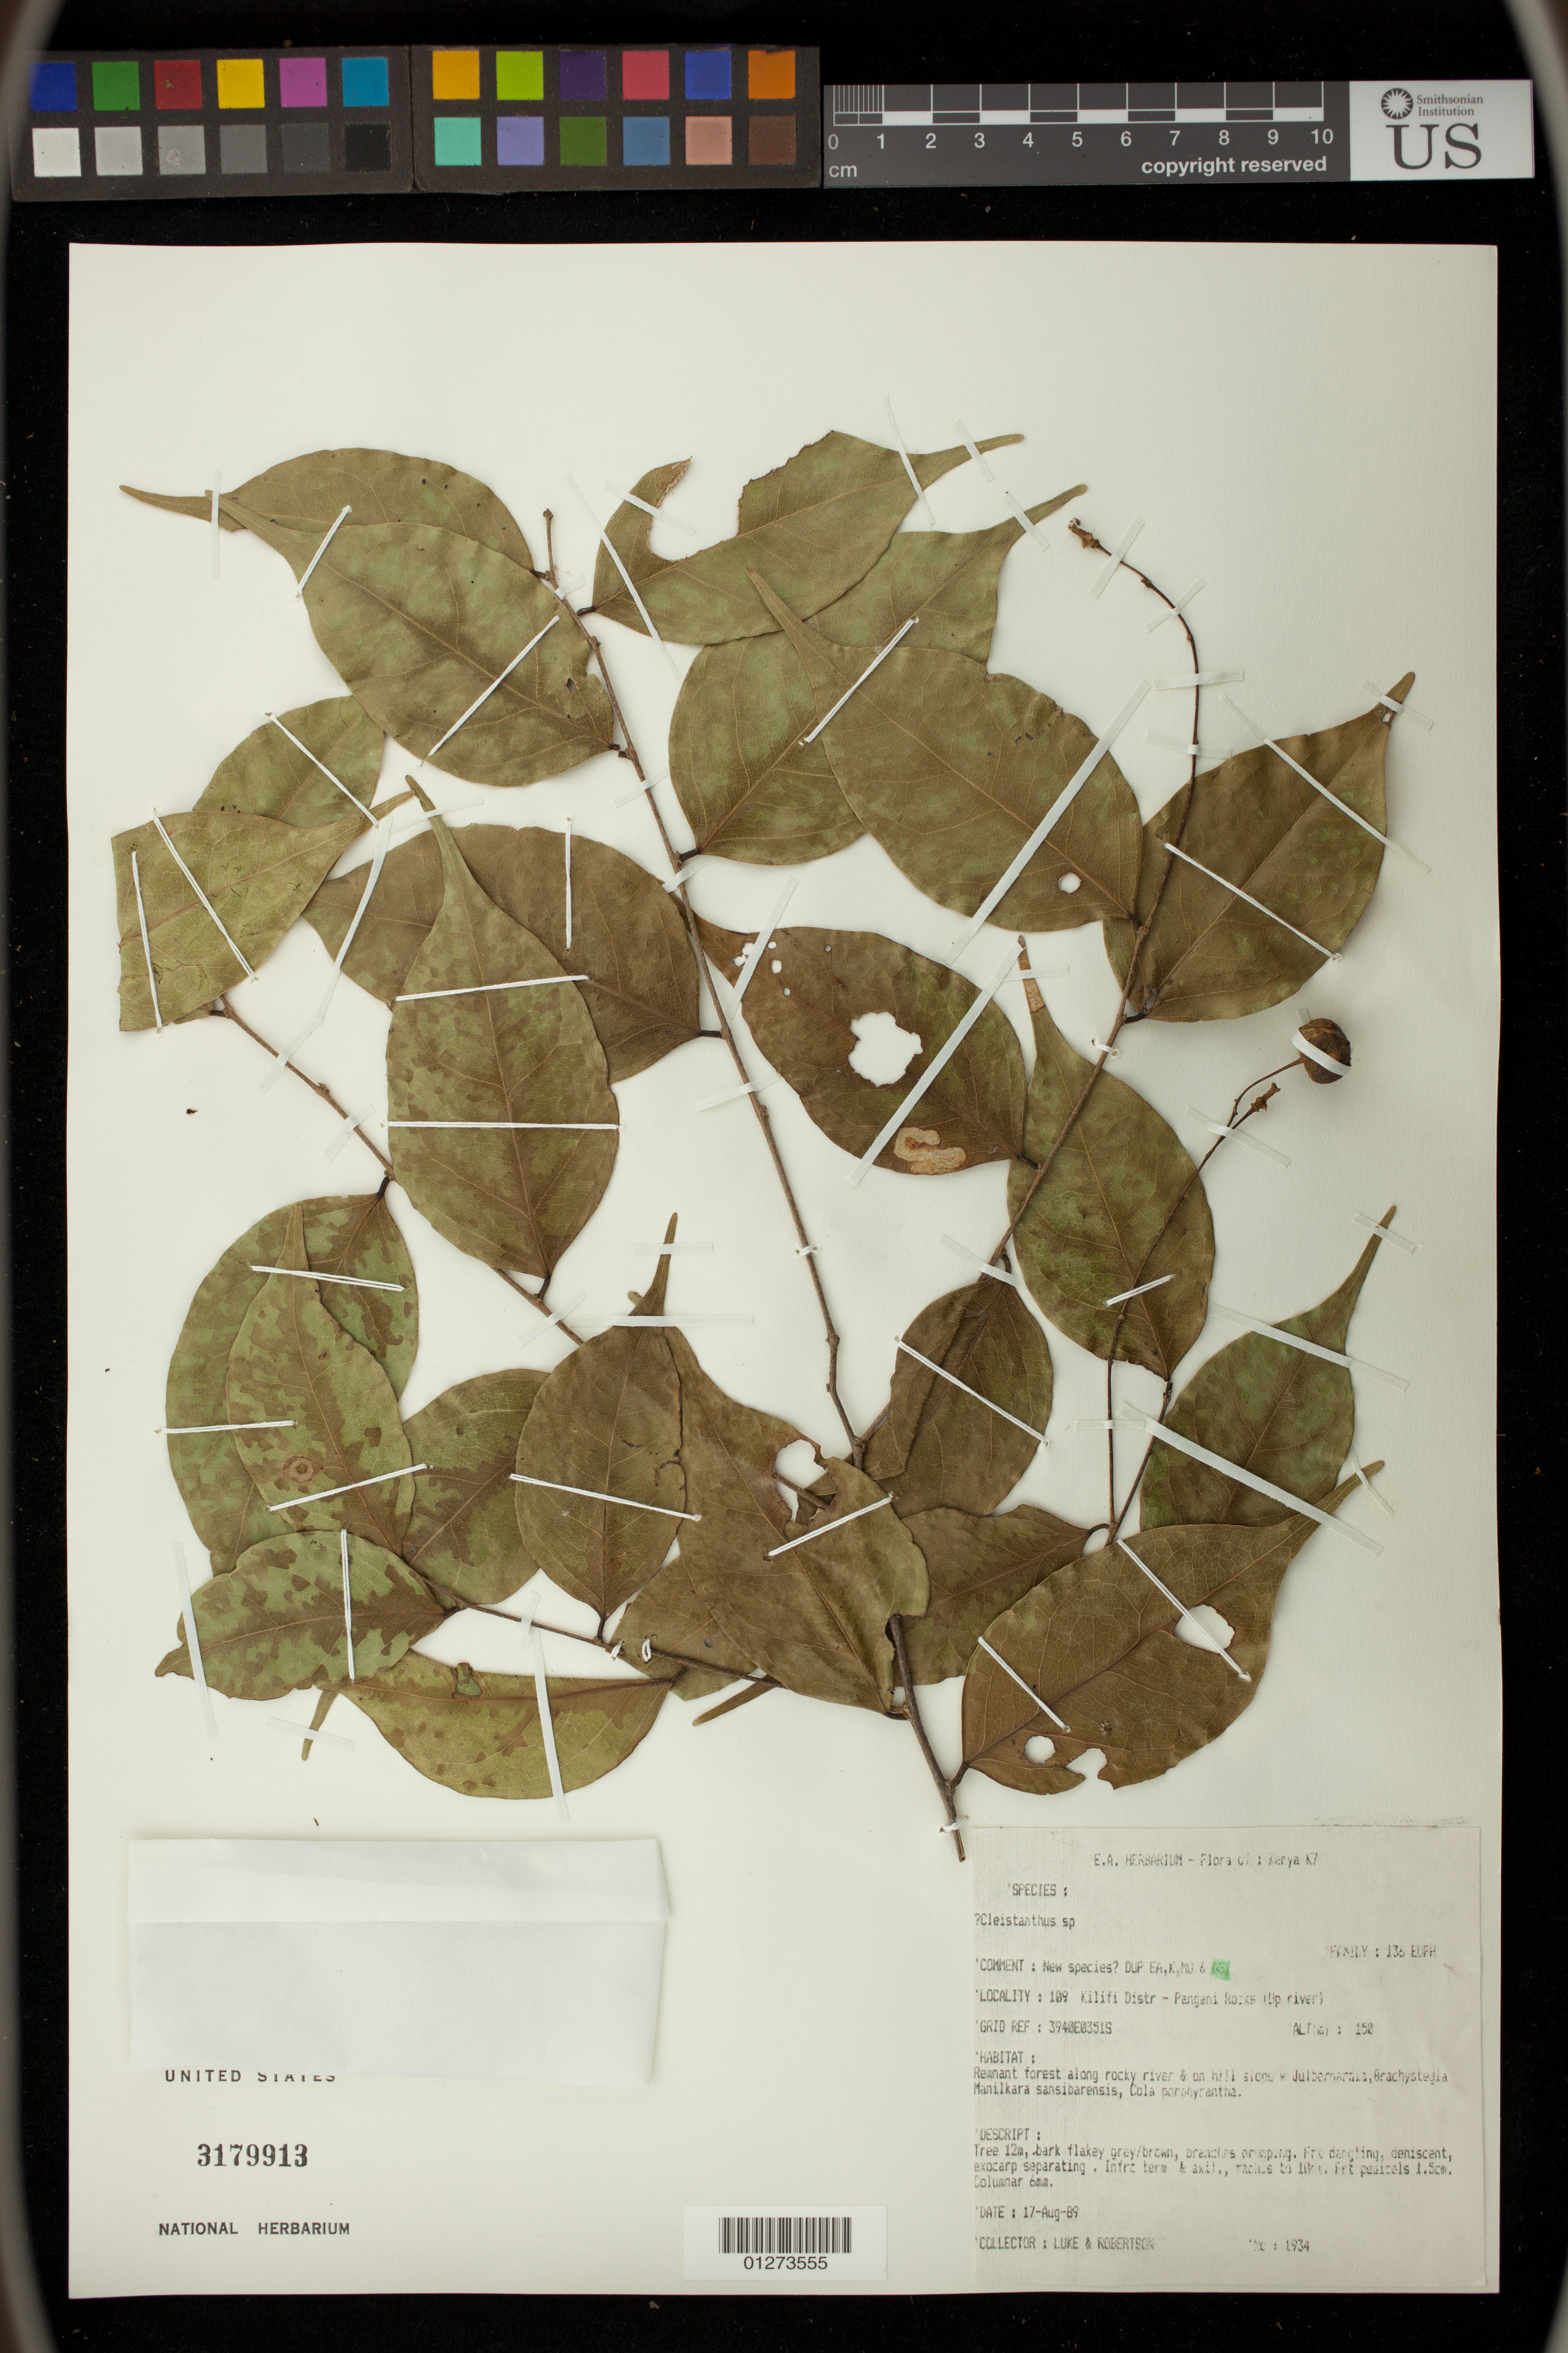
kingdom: Plantae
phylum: Tracheophyta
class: Magnoliopsida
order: Malpighiales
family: Phyllanthaceae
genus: Cleistanthus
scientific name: Cleistanthus sp.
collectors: -- Luke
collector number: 1934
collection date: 1989-08-17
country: Kenya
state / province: Kilifi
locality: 109 Kilifi Distr- Pangani Rocks (Lip river)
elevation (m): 150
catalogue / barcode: US 3179913